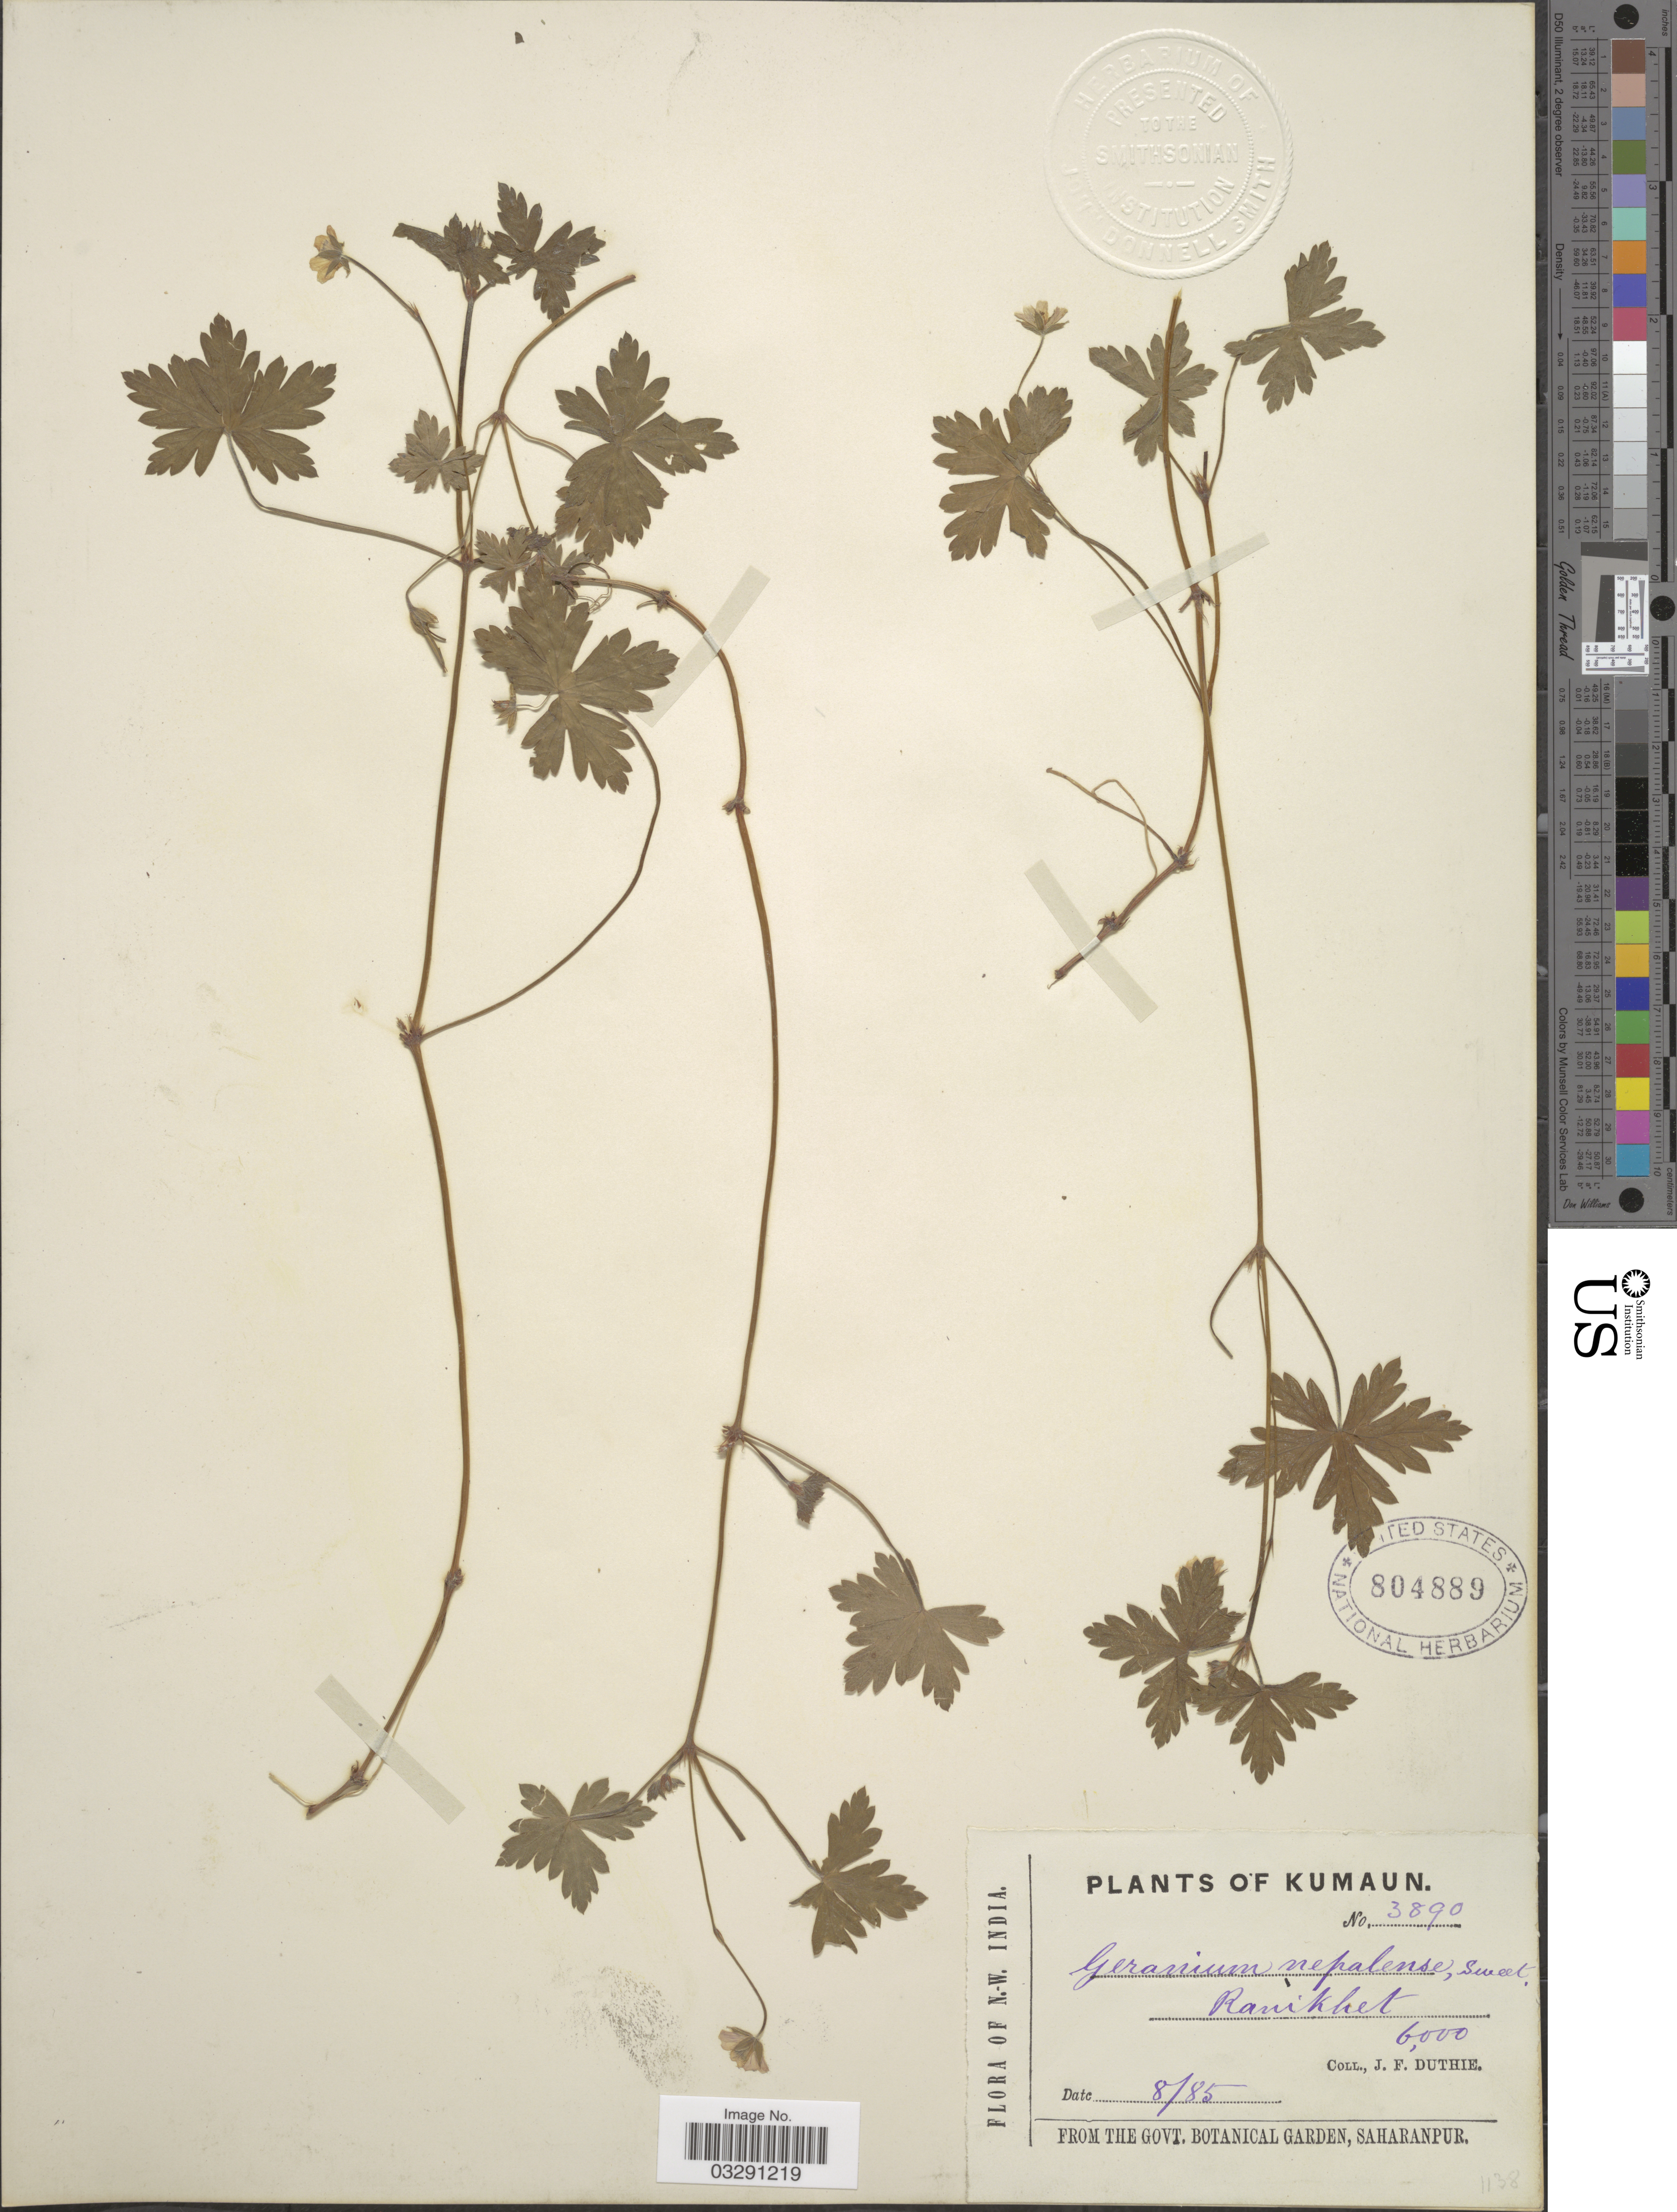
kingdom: Plantae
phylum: Tracheophyta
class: Magnoliopsida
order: Geraniales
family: Geraniaceae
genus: Geranium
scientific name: Geranium nepalense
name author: Sweet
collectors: J. F. Duthie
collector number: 3890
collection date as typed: Transcribed d/m/y: /8/85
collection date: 1885-08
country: India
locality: Kumaun. Ranikhet.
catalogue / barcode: US 804889